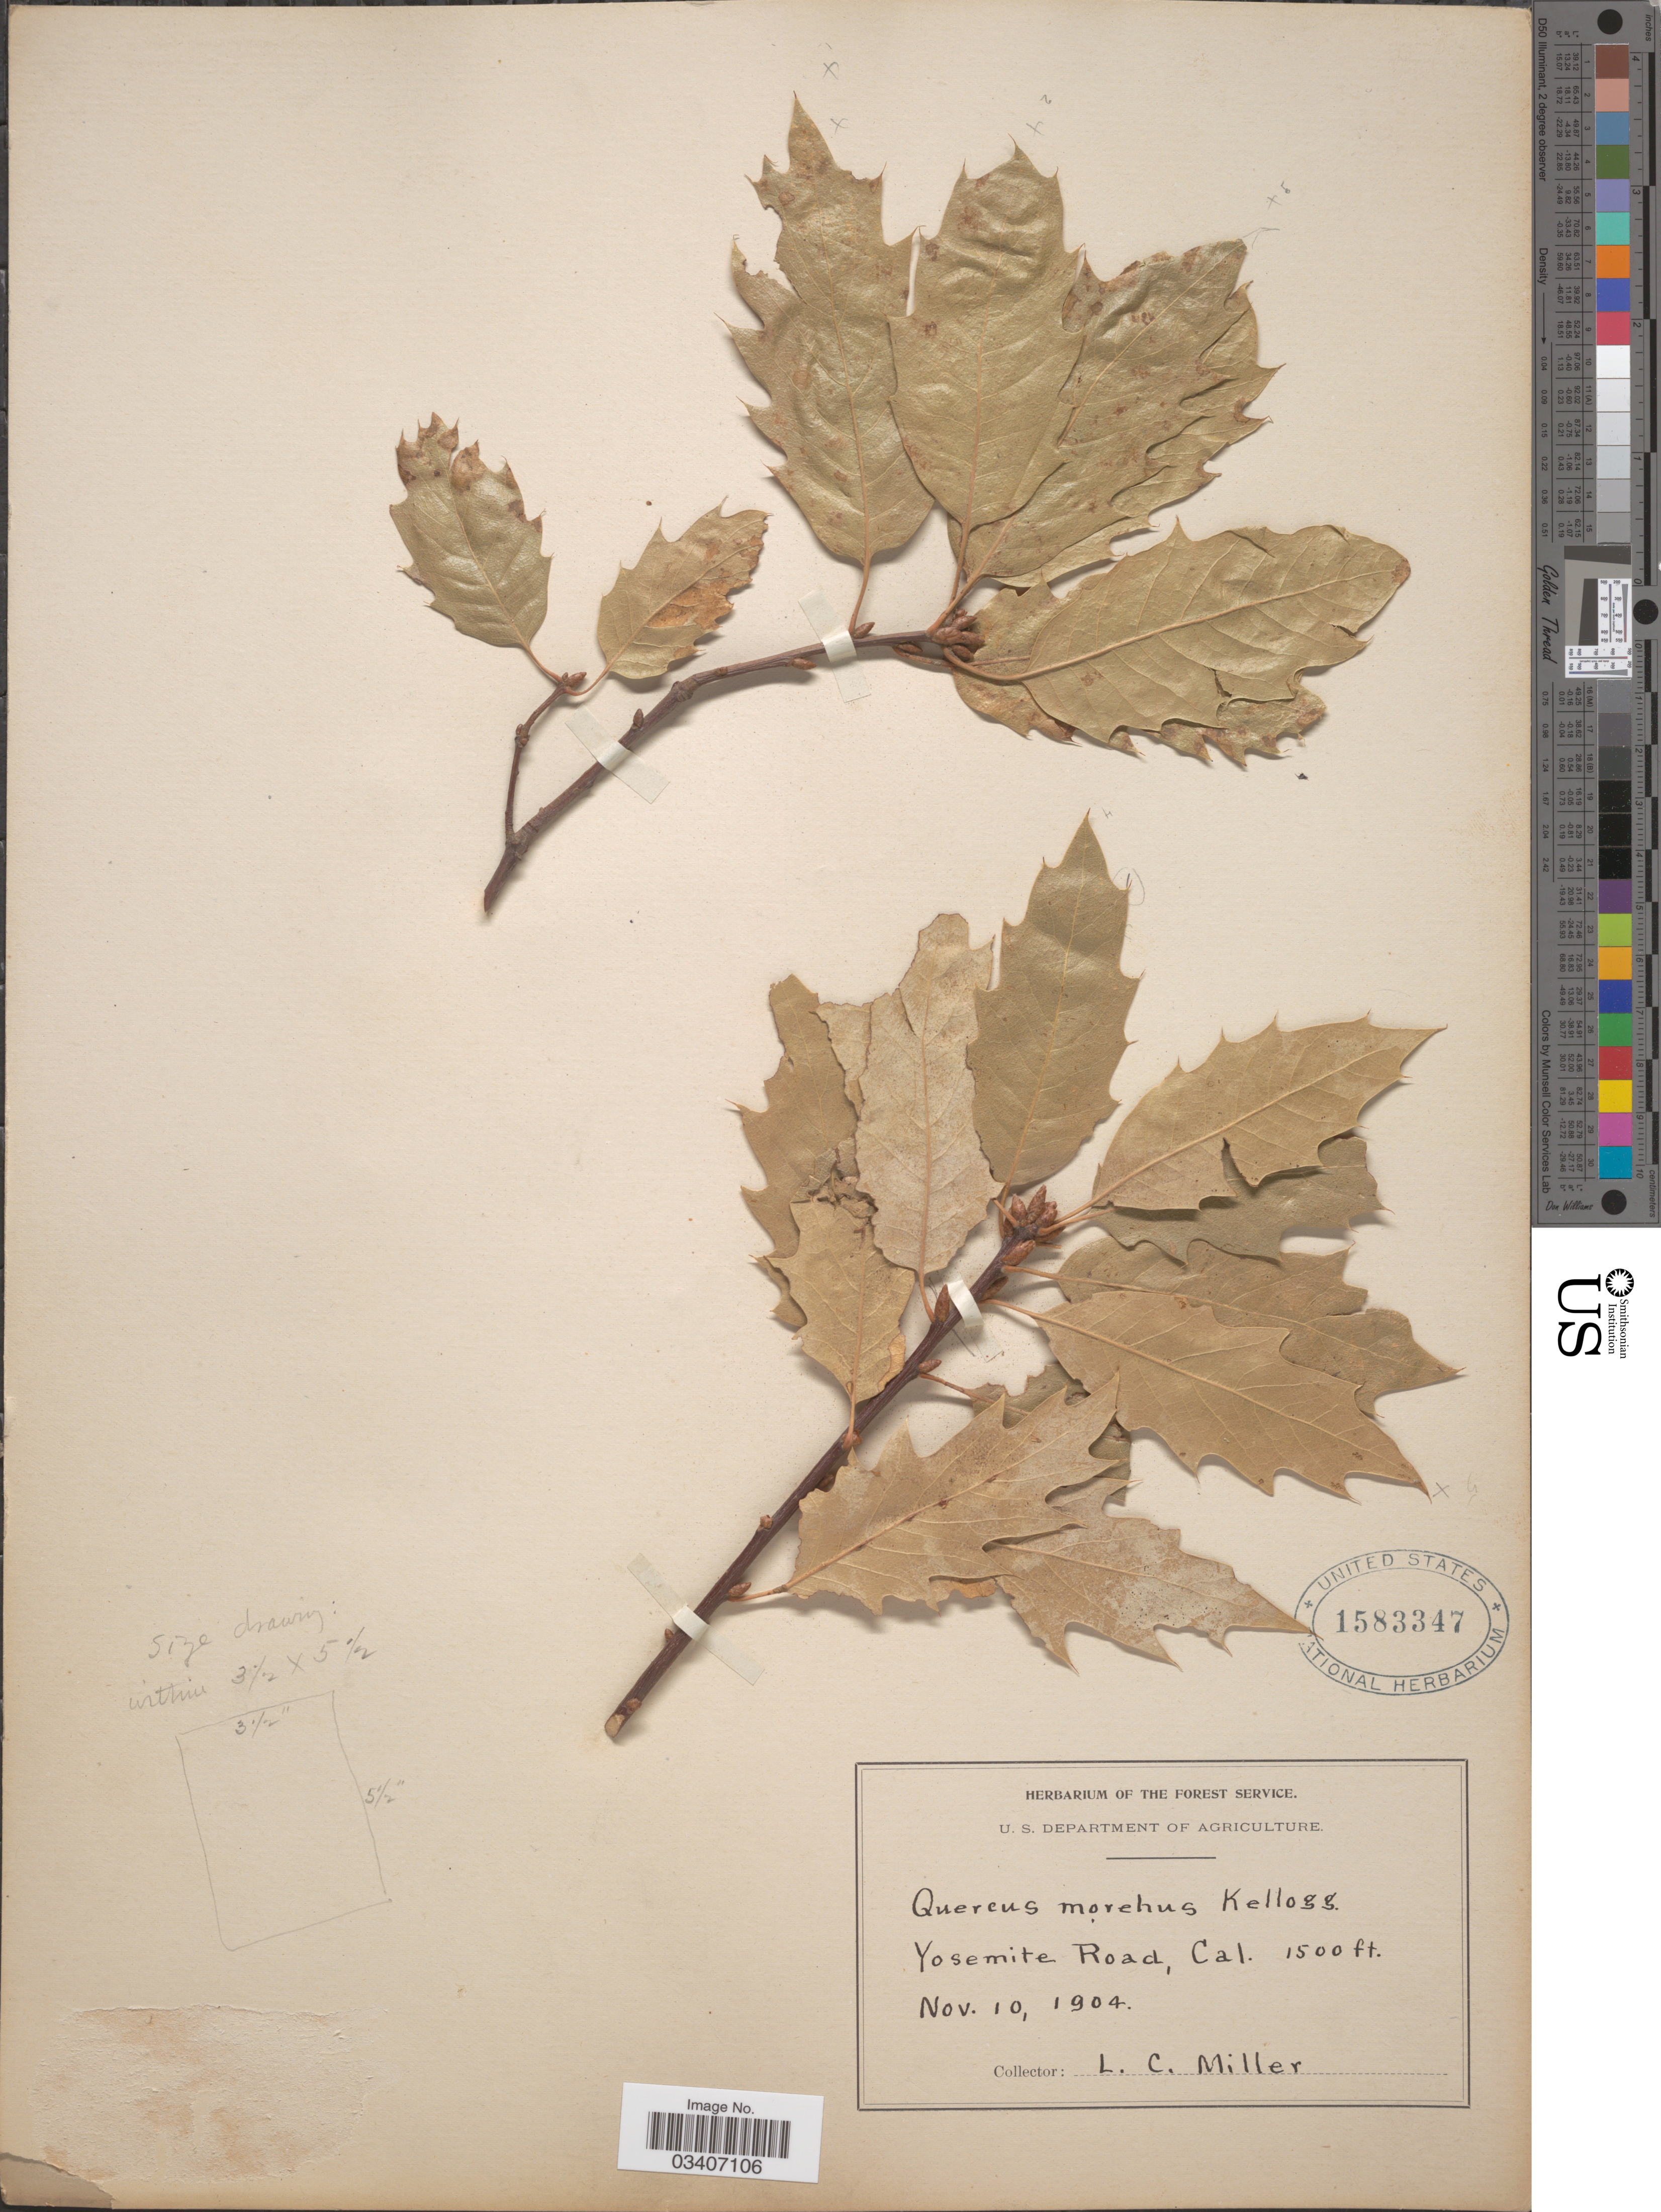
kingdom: Plantae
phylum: Tracheophyta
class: Magnoliopsida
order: Fagales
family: Fagaceae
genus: Quercus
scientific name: Quercus x moreha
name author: Kellogg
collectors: L. Miller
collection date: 1904-11-10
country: United States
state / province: California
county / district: Mariposa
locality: Yosemite Road.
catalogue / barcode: US 1583347